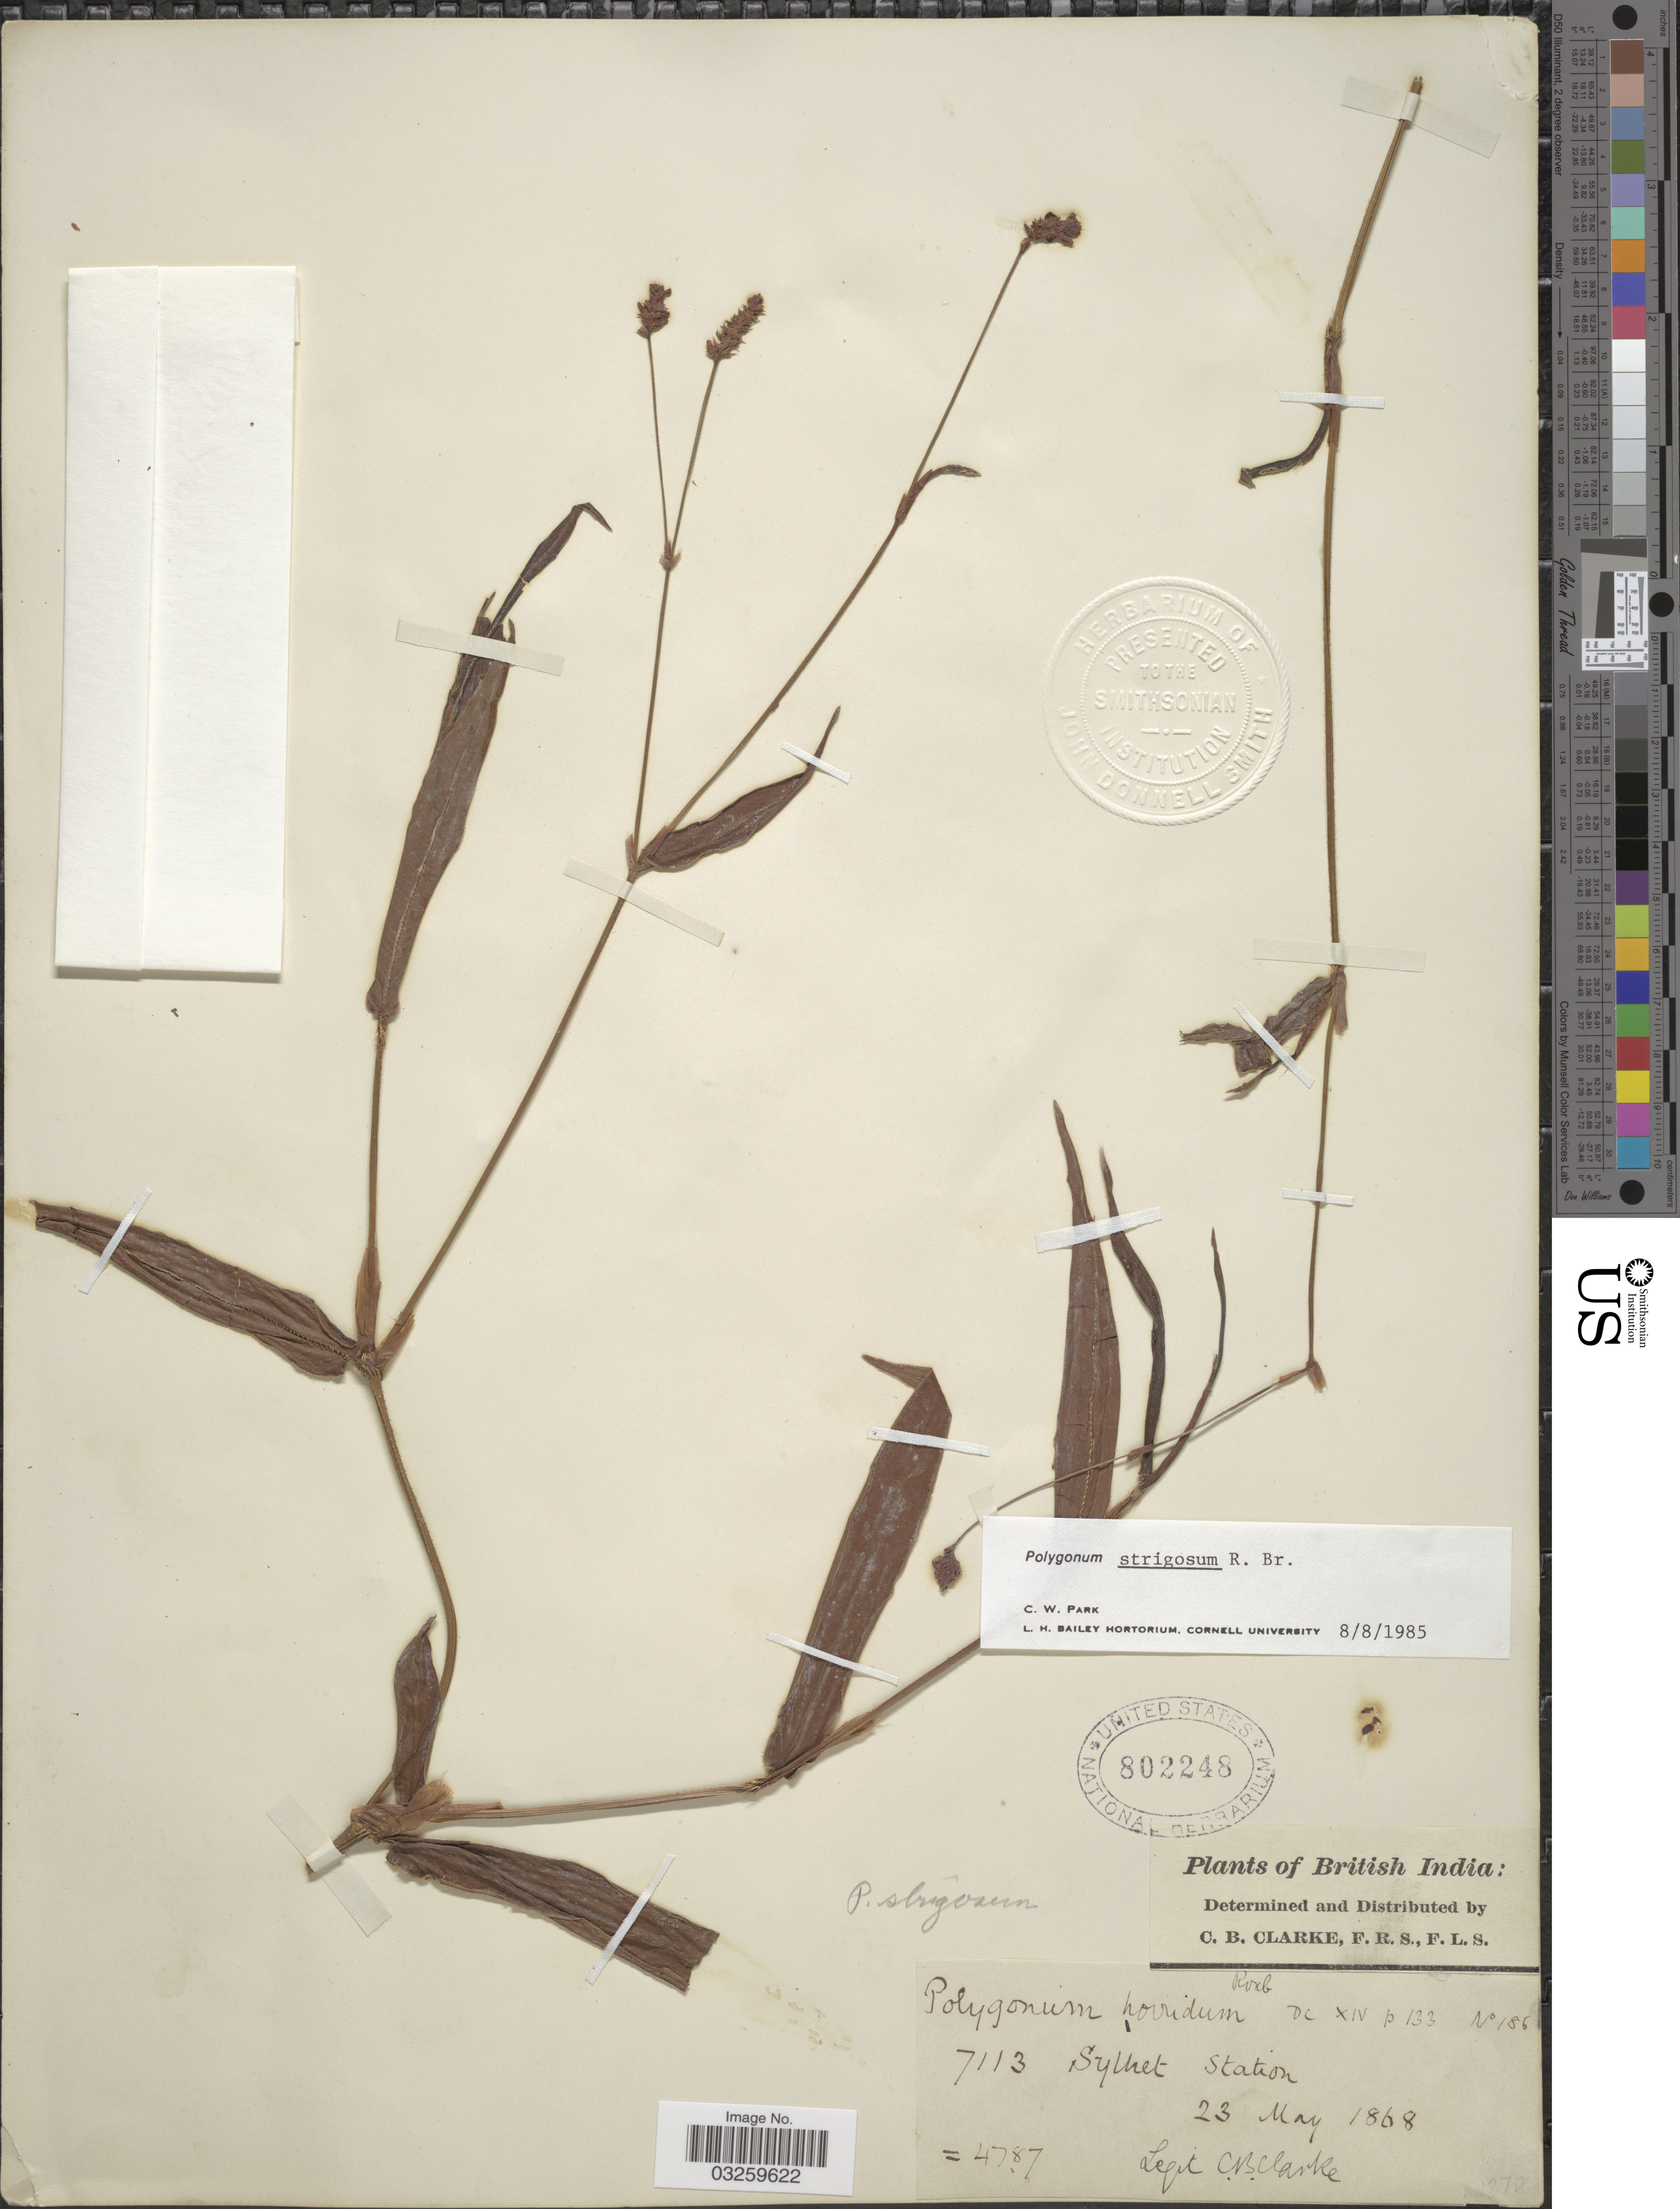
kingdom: Plantae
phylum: Tracheophyta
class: Magnoliopsida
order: Caryophyllales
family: Polygonaceae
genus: Polygonum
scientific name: Polygonum strigosum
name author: R. Br.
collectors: C. B. Clarke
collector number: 7113/4787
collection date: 1868-05-23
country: Bangladesh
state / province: Sylhet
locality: British India, Sylhet Station.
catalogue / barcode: US 802248